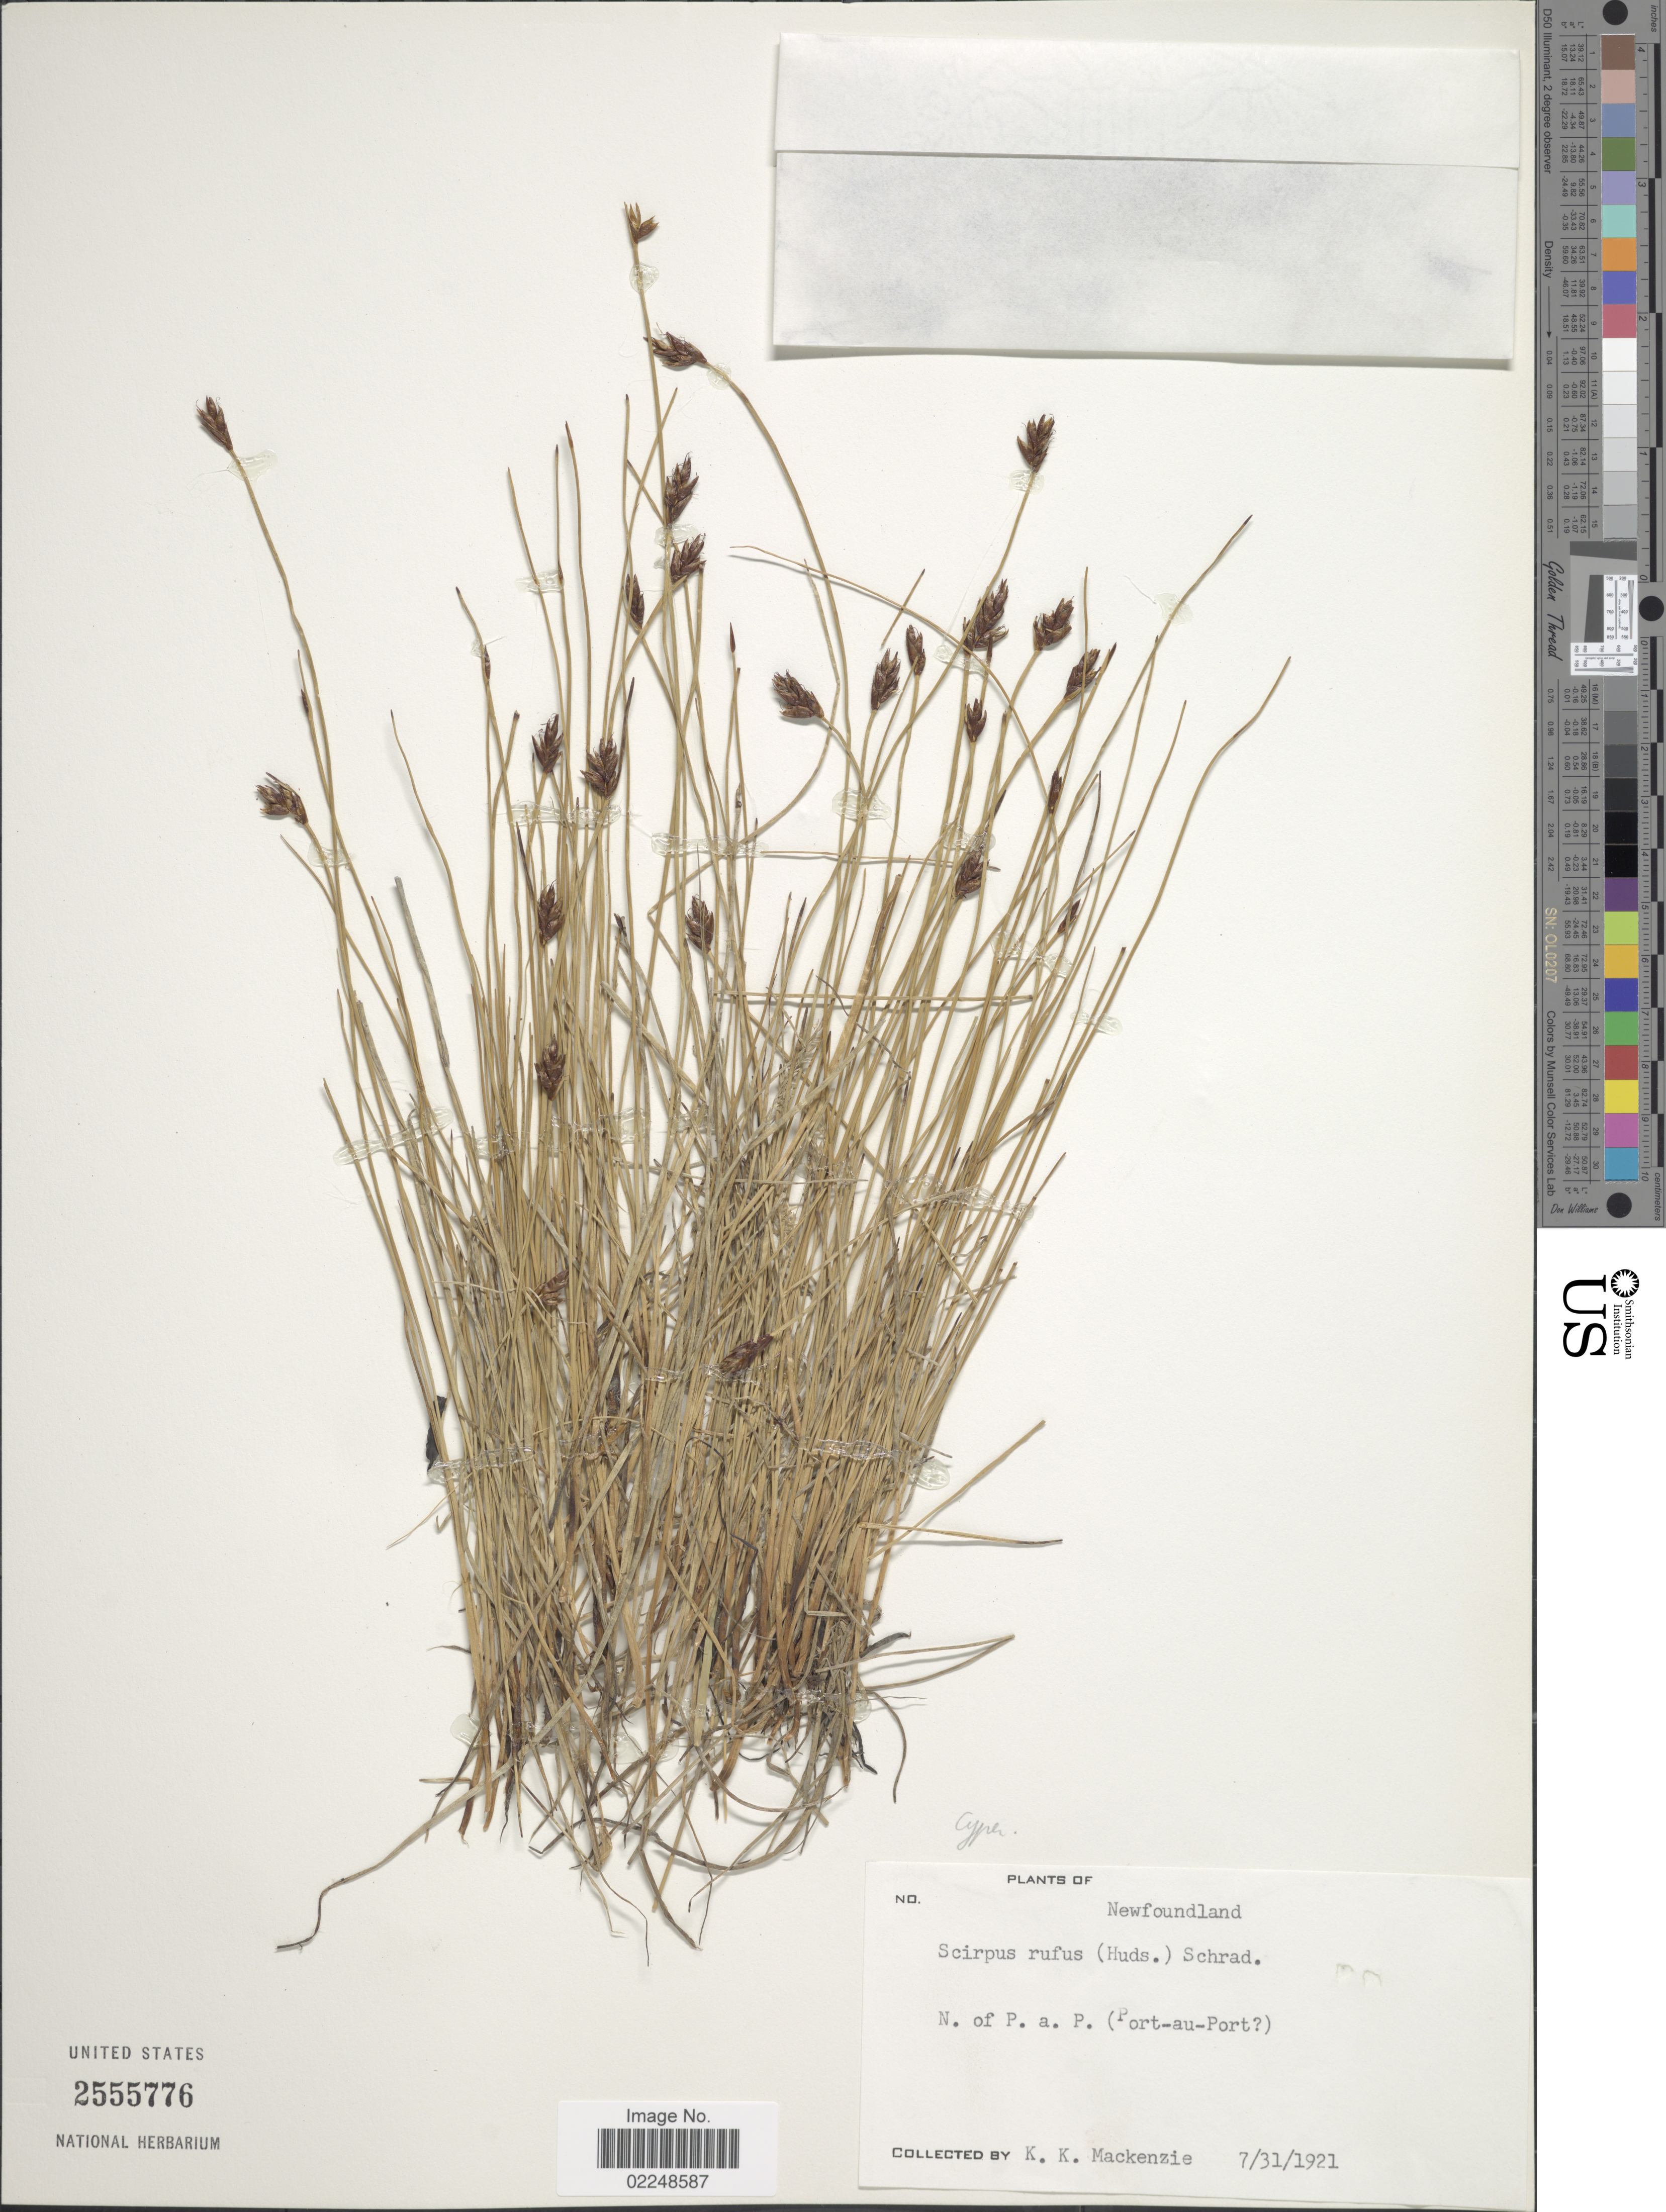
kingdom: Plantae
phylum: Tracheophyta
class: Liliopsida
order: Poales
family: Cyperaceae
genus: Blysmopsis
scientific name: Blysmopsis rufa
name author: (Huds.) Oteng-Yeb.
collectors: K. K. Mackenzie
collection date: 1921-07-31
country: Canada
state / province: Newfoundland and Labrador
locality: N. of P.a.P (Port-au-Port)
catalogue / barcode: US 2555776